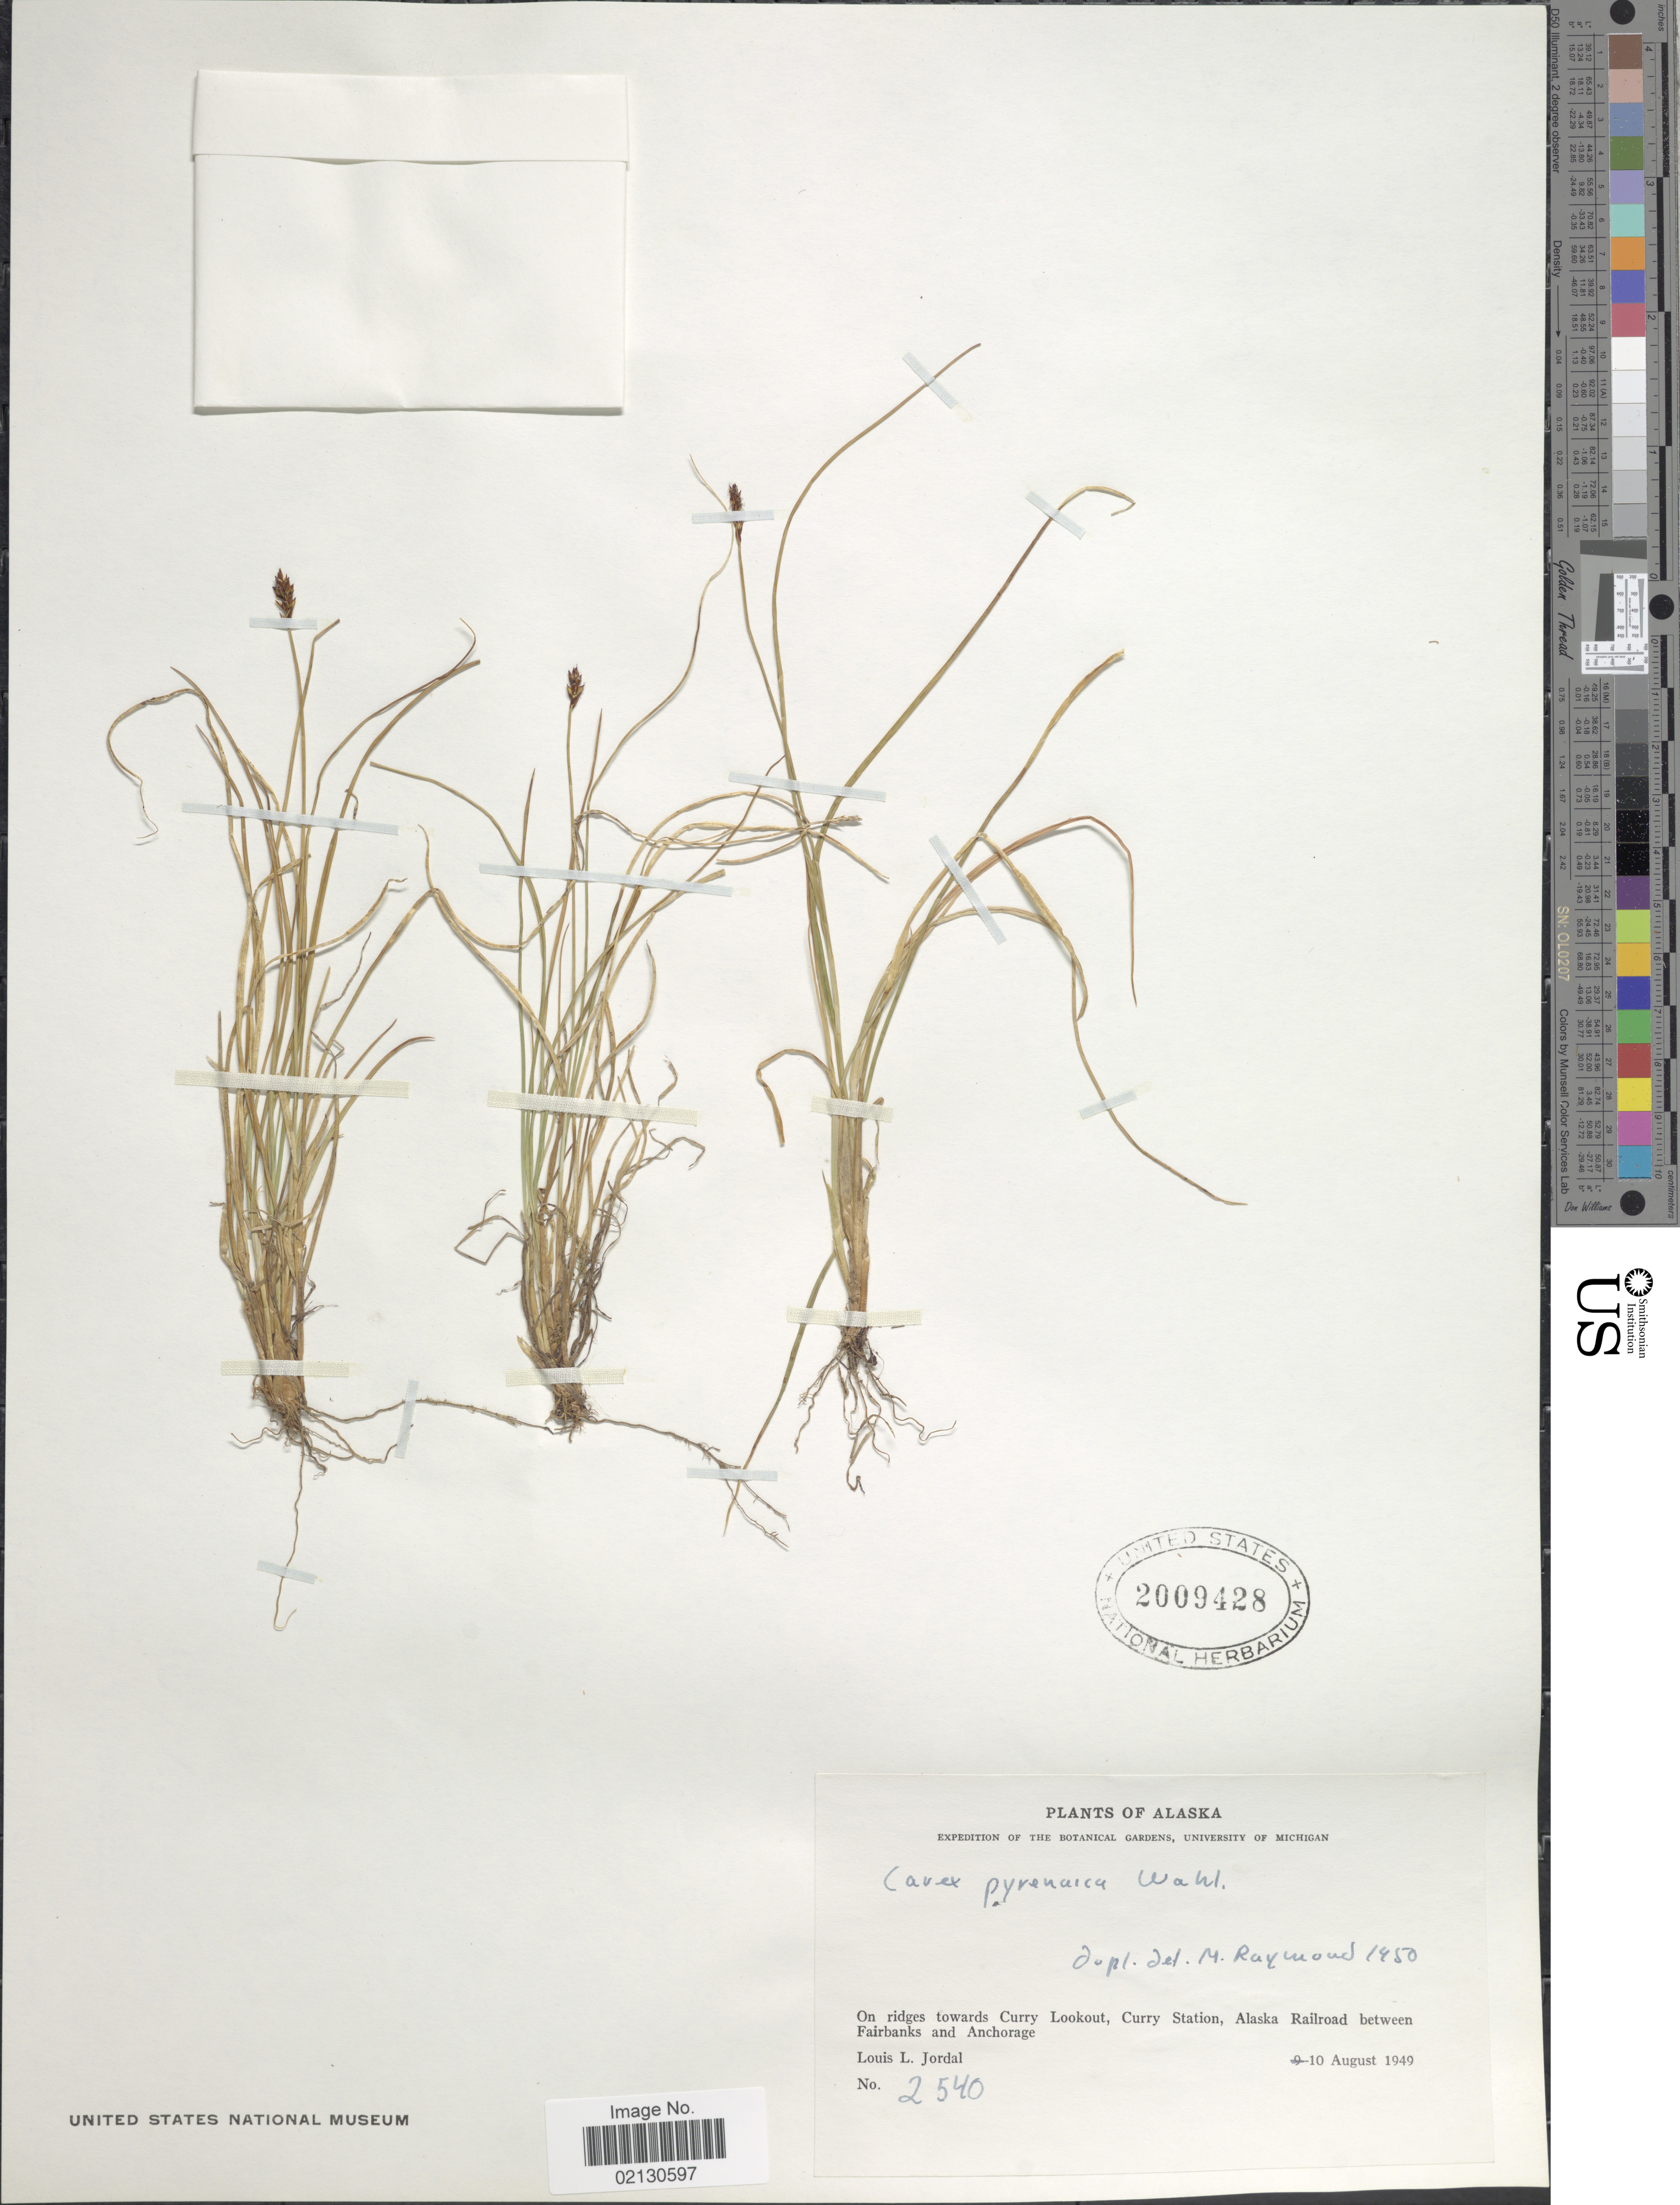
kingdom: Plantae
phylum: Tracheophyta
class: Liliopsida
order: Poales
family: Cyperaceae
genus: Carex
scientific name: Carex micropoda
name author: C.A. Mey.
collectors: L. Jordal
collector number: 2540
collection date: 1949-08-10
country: United States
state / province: Alaska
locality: On ridges towards Curry Lookout, Curry Station, Alaska Railroad between Fairbanks and Anchorage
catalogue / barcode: US 2009428